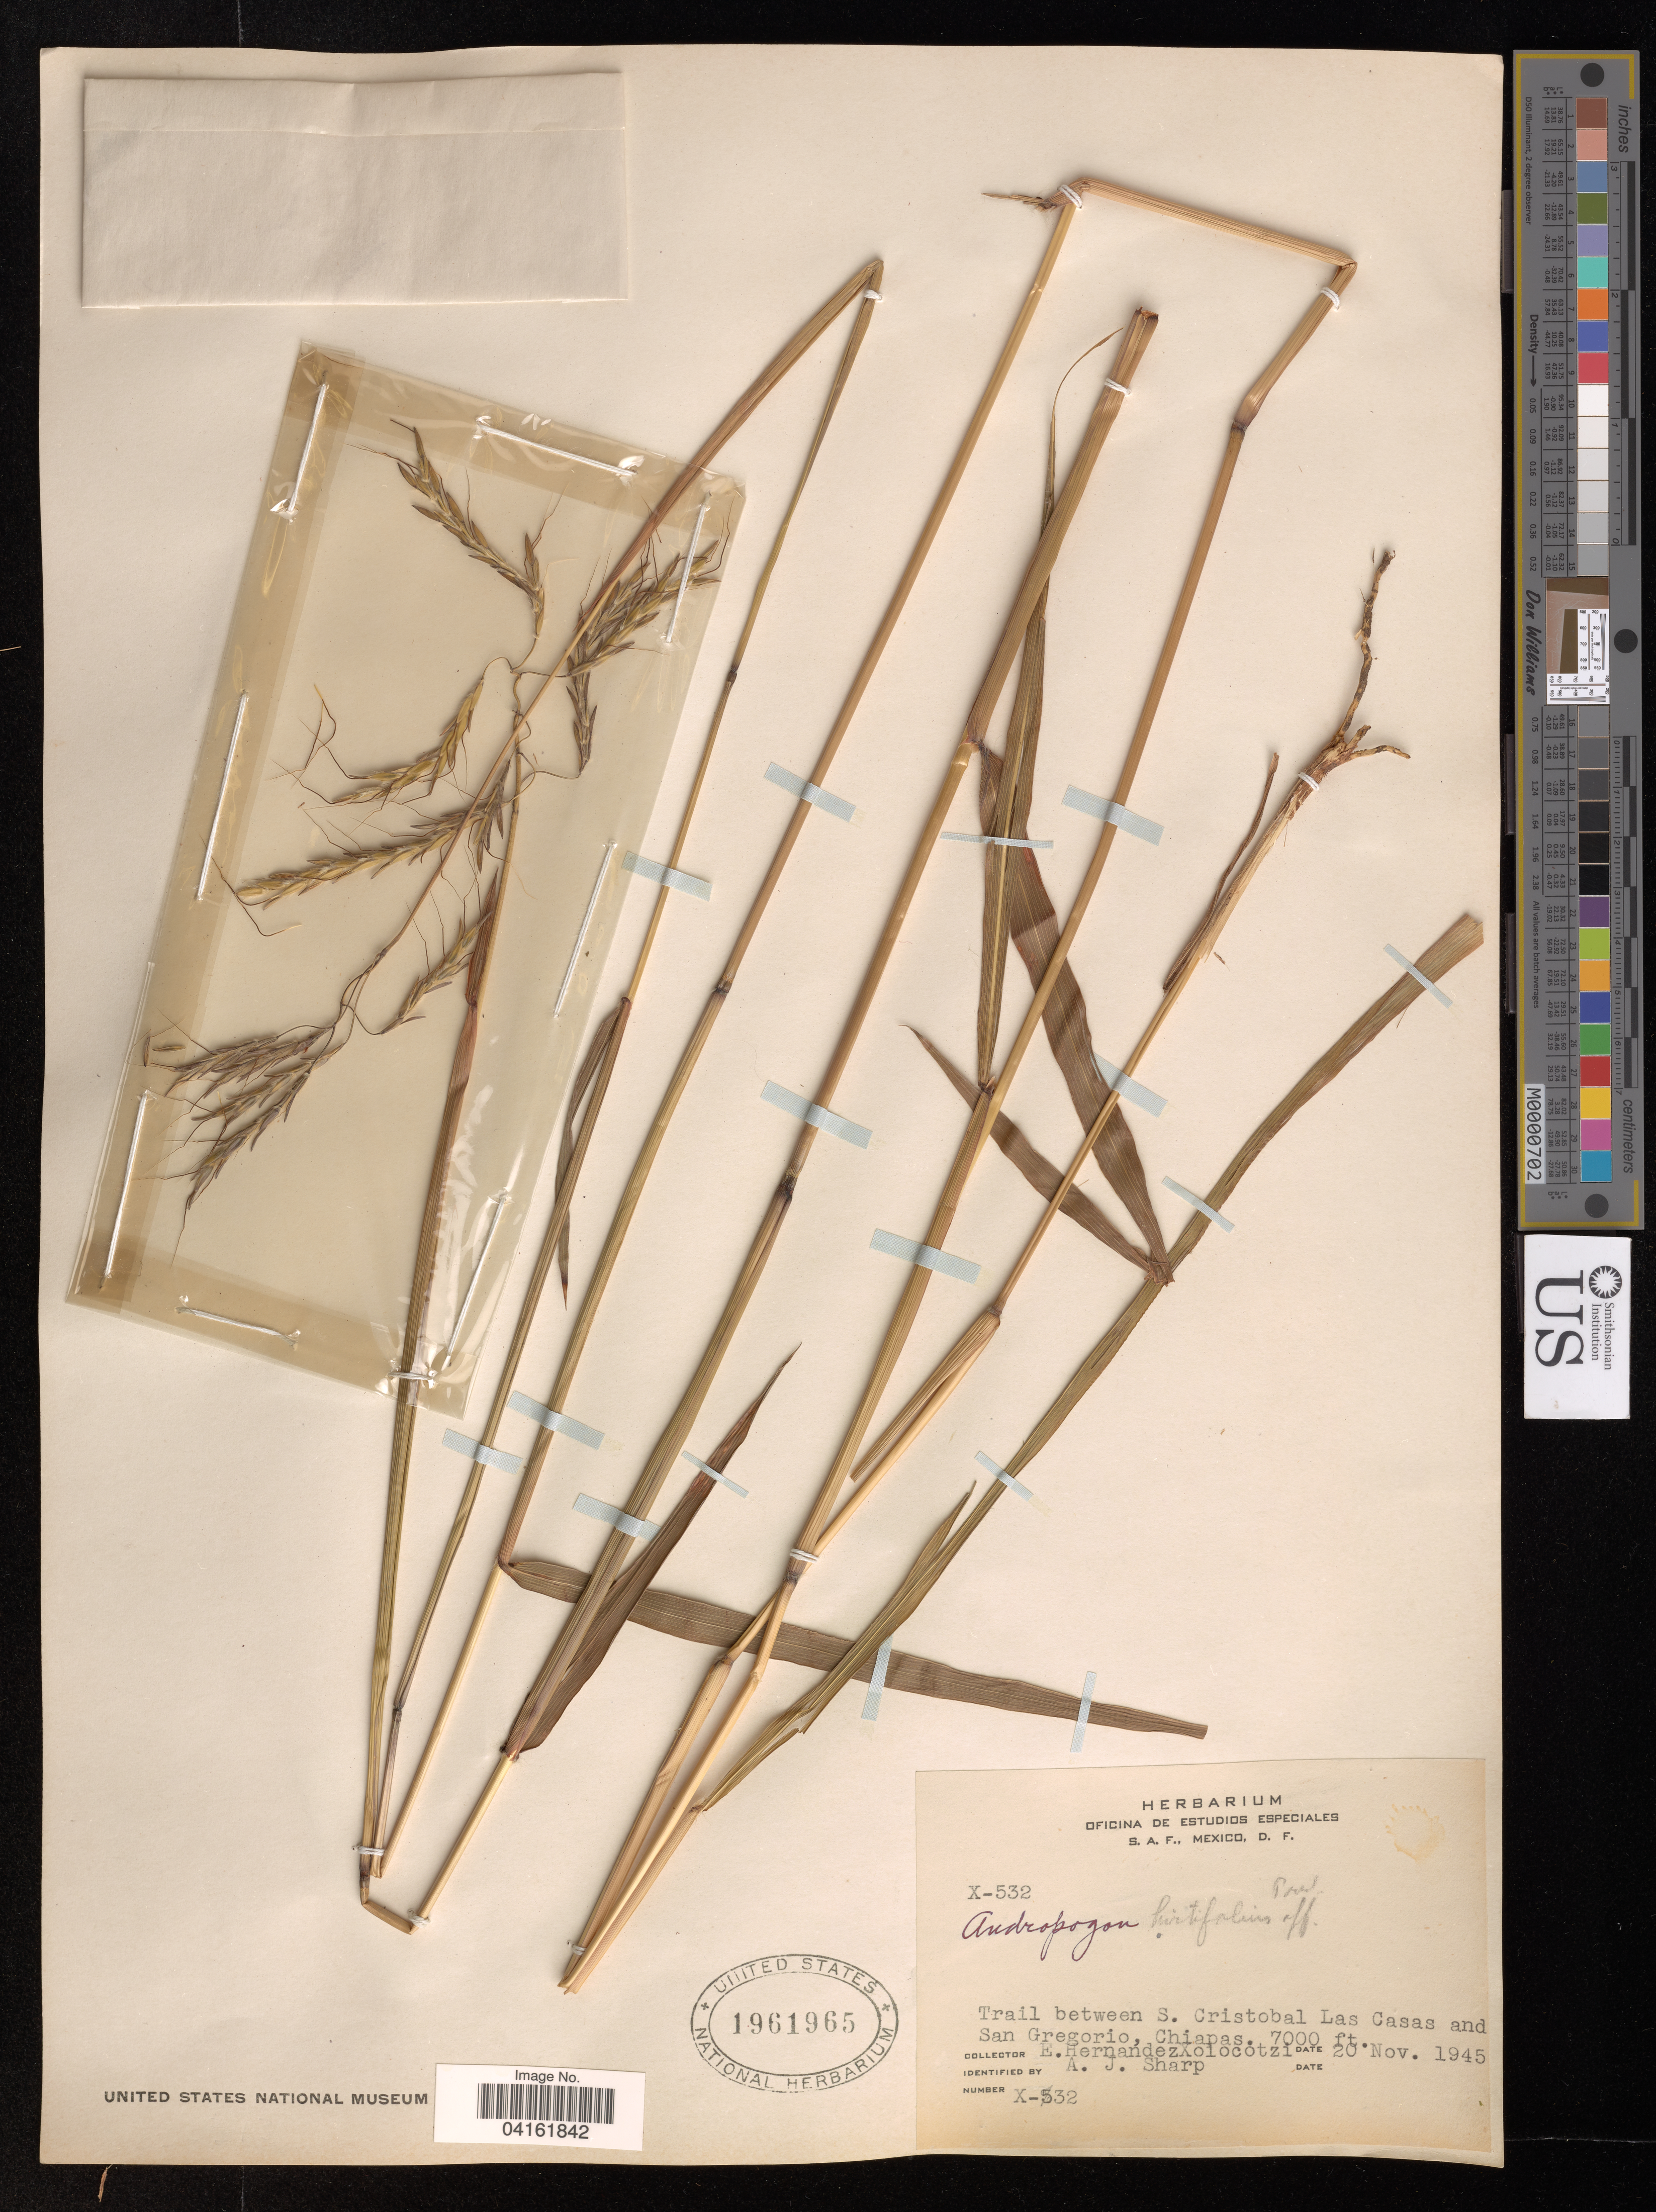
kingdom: Plantae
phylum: Tracheophyta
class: Liliopsida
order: Poales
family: Poaceae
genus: Andropogon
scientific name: Andropogon hirtifolius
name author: C. Presl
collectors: E. Hernandez X.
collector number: X-532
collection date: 1945-11-20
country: Mexico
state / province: Chiapas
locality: Trail between S. Cristobal Las Casas and San Gregorio, Chiapas.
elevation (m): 2134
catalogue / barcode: US 1961965